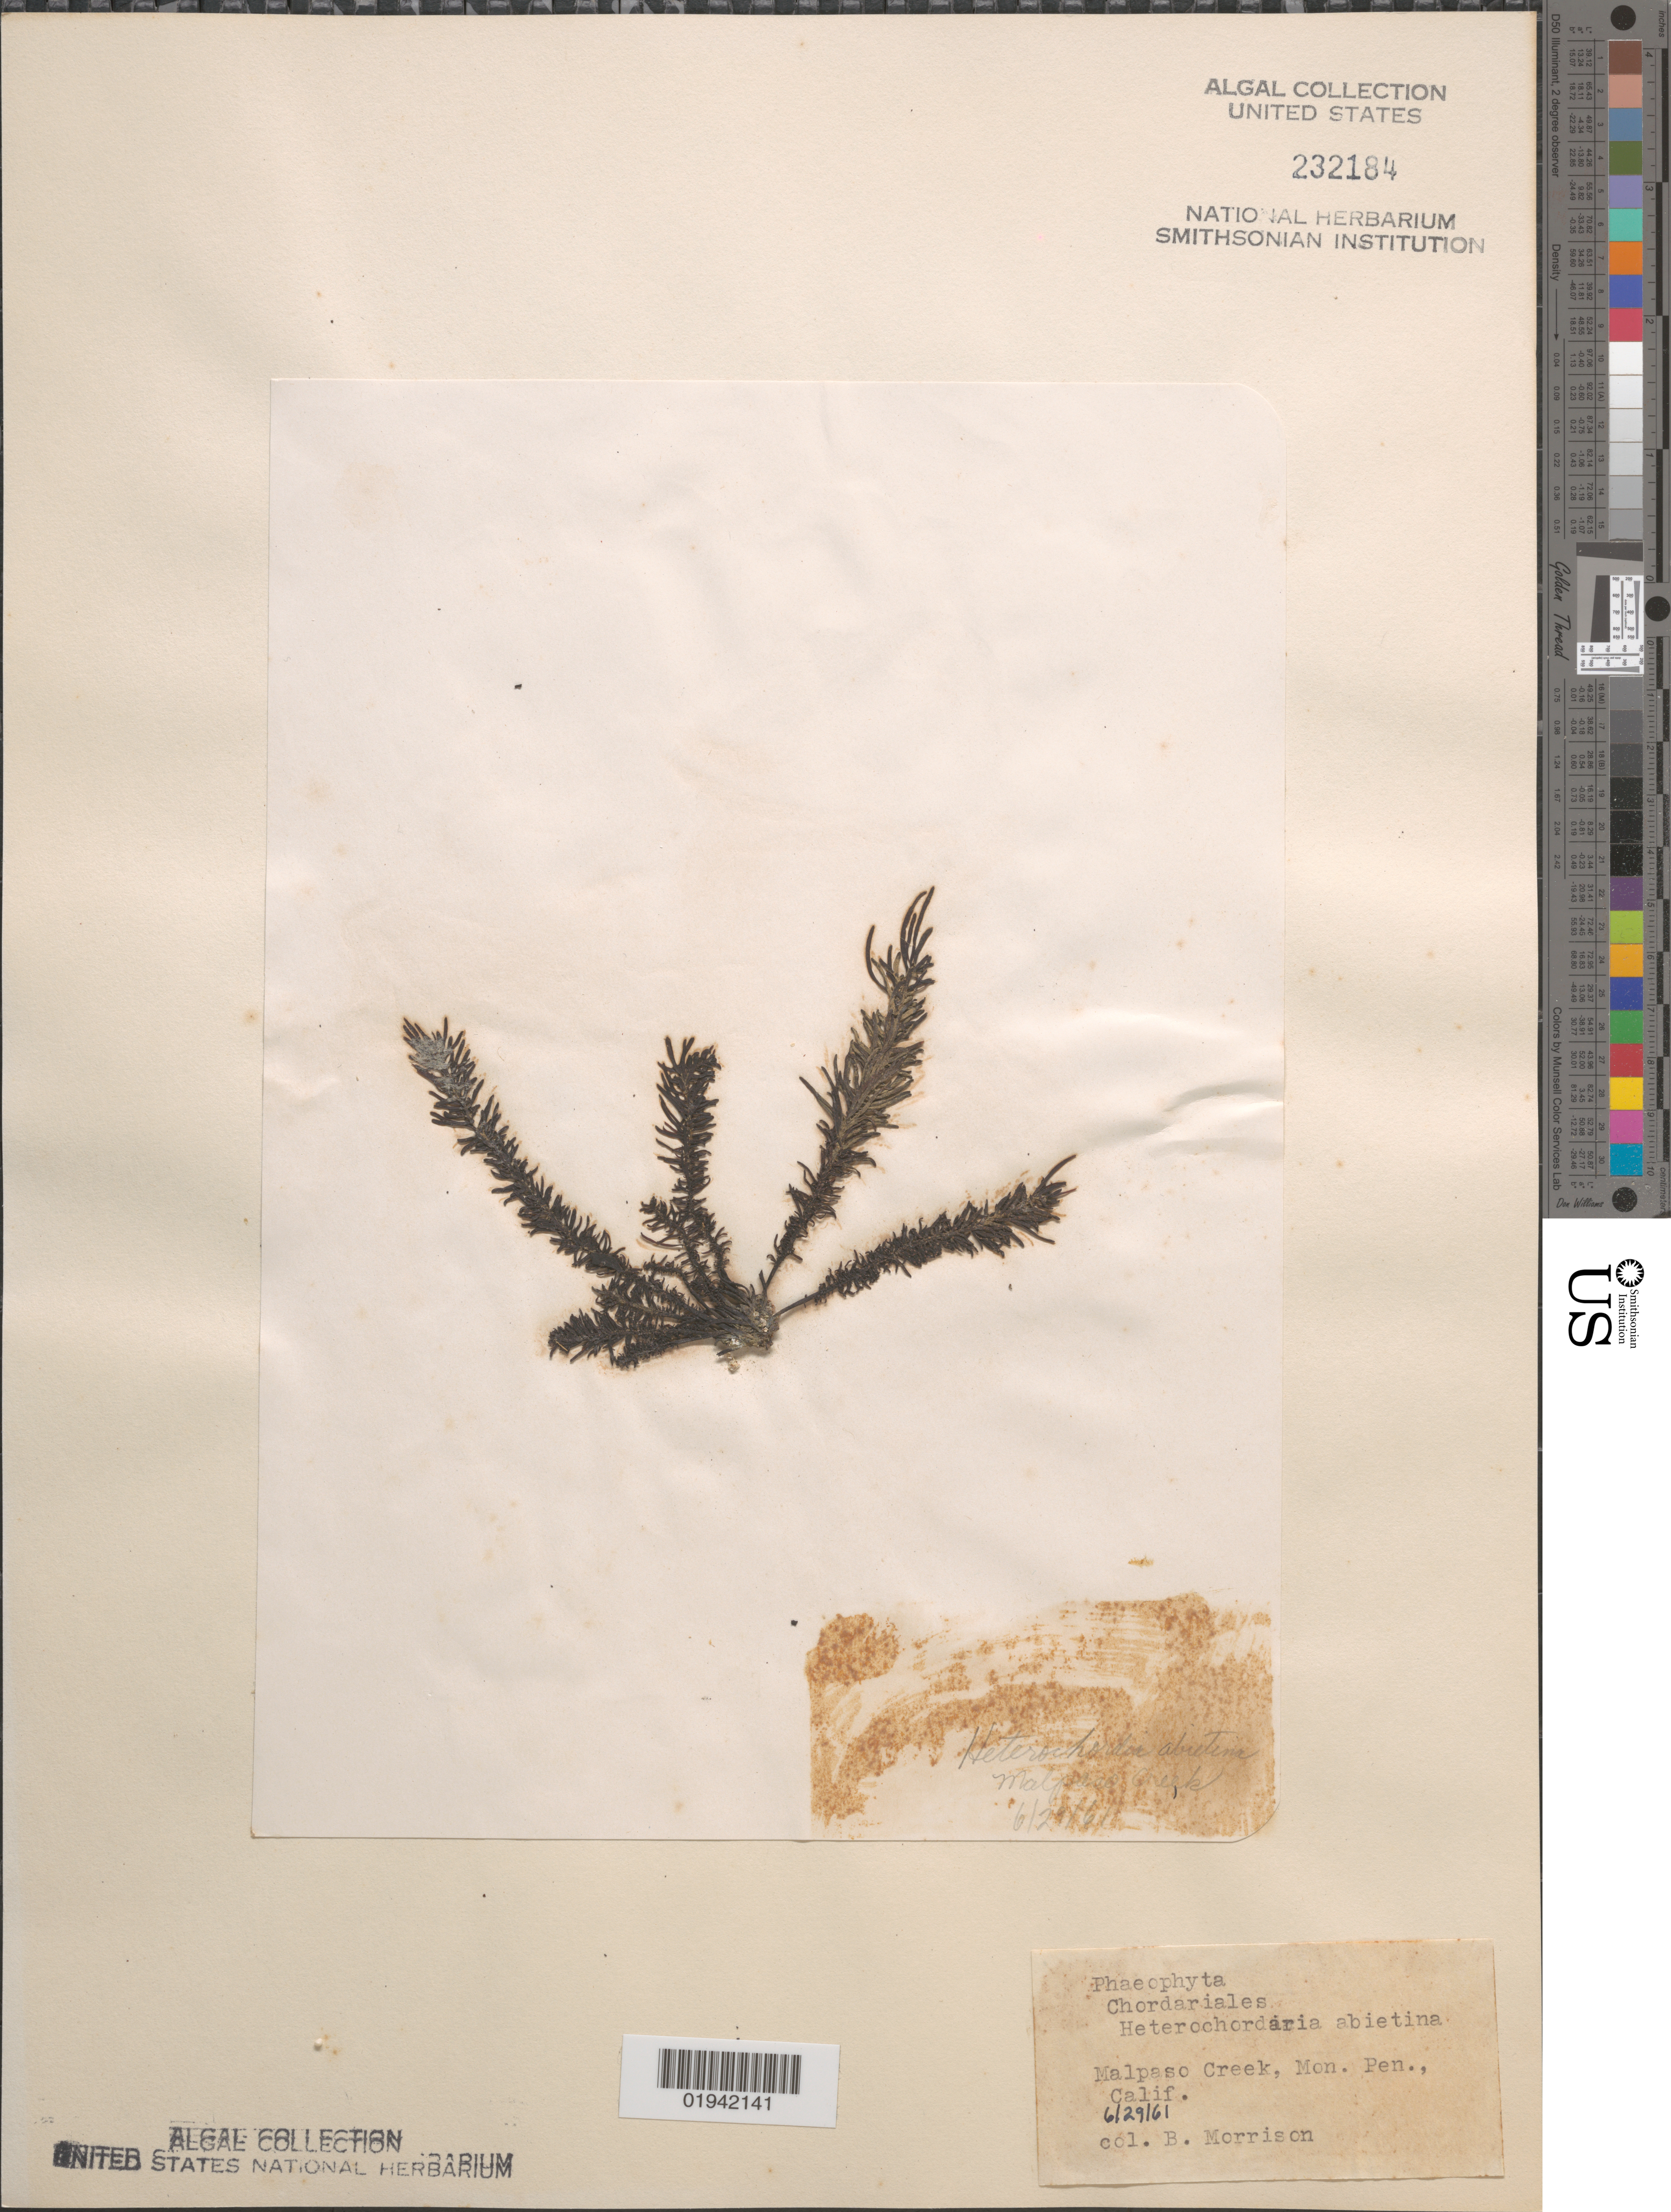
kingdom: Chromista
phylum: Ochrophyta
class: Phaeophyceae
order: Ectocarpales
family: Chordariaceae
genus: Analipus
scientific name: Analipus japonicus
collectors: B. Morrison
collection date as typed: Transcribed d/m/y: 29/6/61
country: United States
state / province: California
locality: Malpaso Creek, Mon. Pen.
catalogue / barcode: US 232184